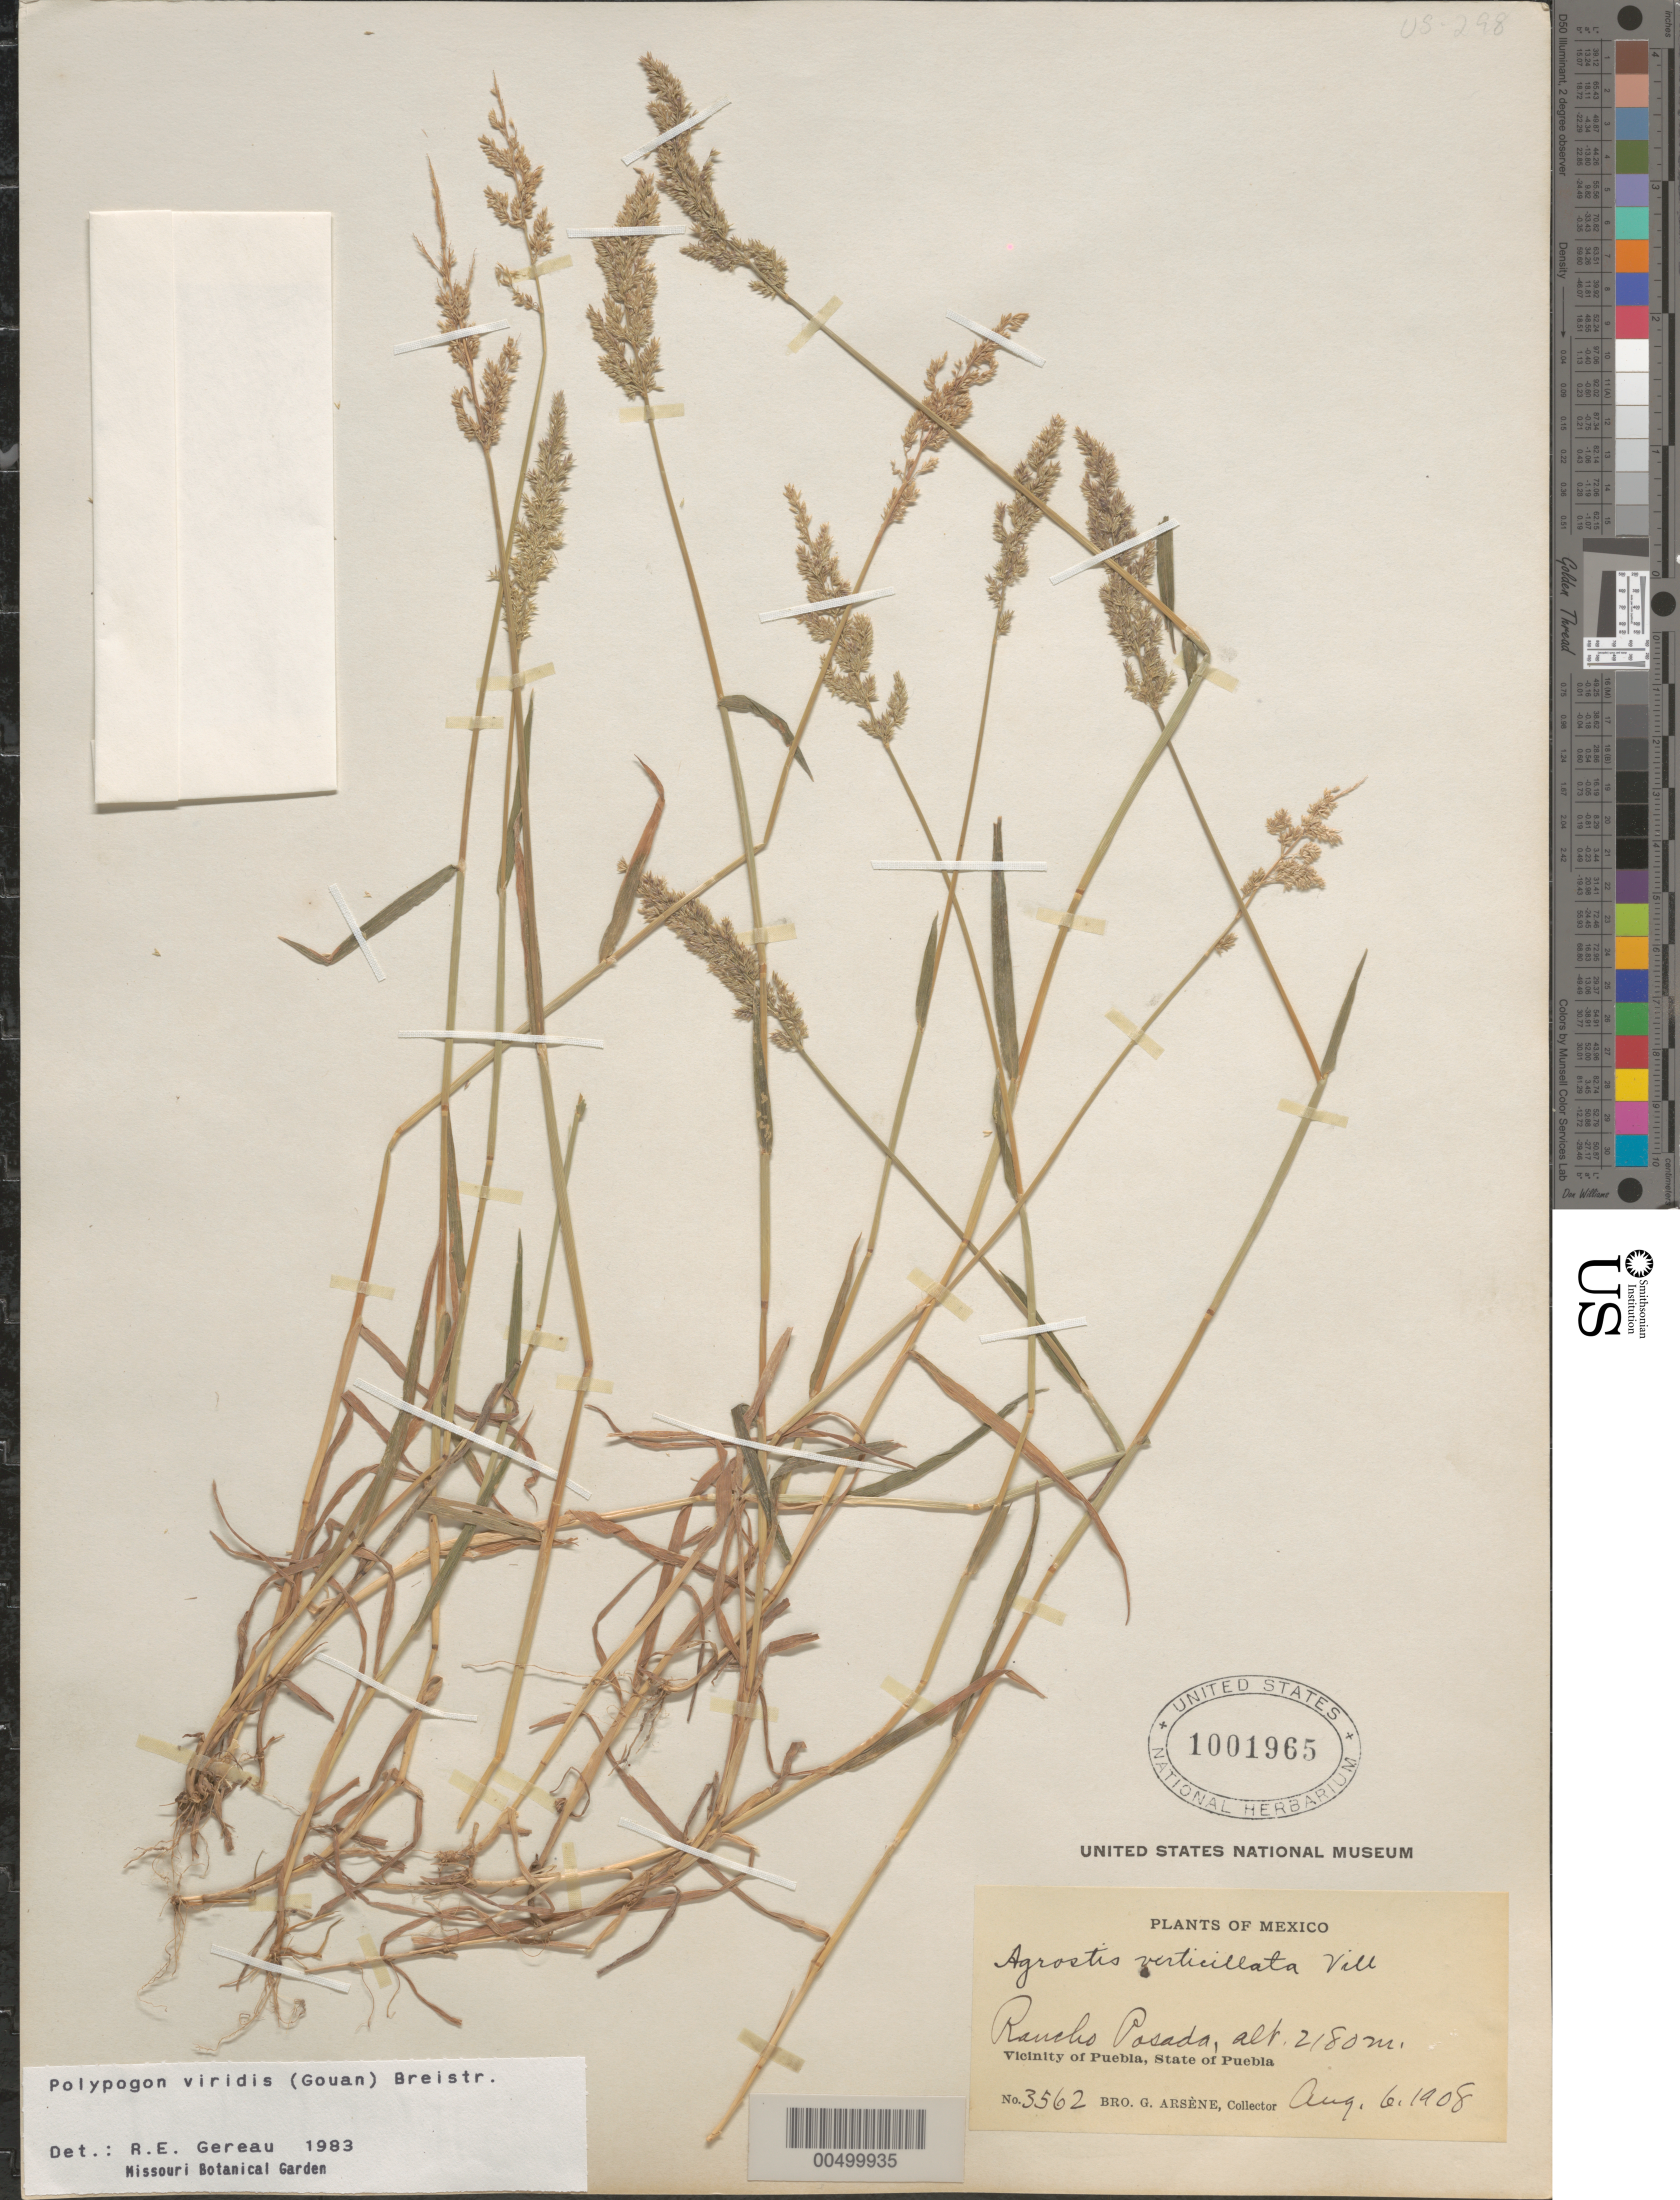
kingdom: Plantae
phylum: Tracheophyta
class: Liliopsida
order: Poales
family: Poaceae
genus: Polypogon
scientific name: Polypogon viridis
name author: (Gouan) Breistroffer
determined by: Gereau, R. E.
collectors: Bro. G. Arsène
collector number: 3562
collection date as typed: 6 Aug 1908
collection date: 1908-08-06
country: Mexico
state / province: Puebla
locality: Vicinity of Puebla, Rancho Posada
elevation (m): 2180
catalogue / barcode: US 1001965